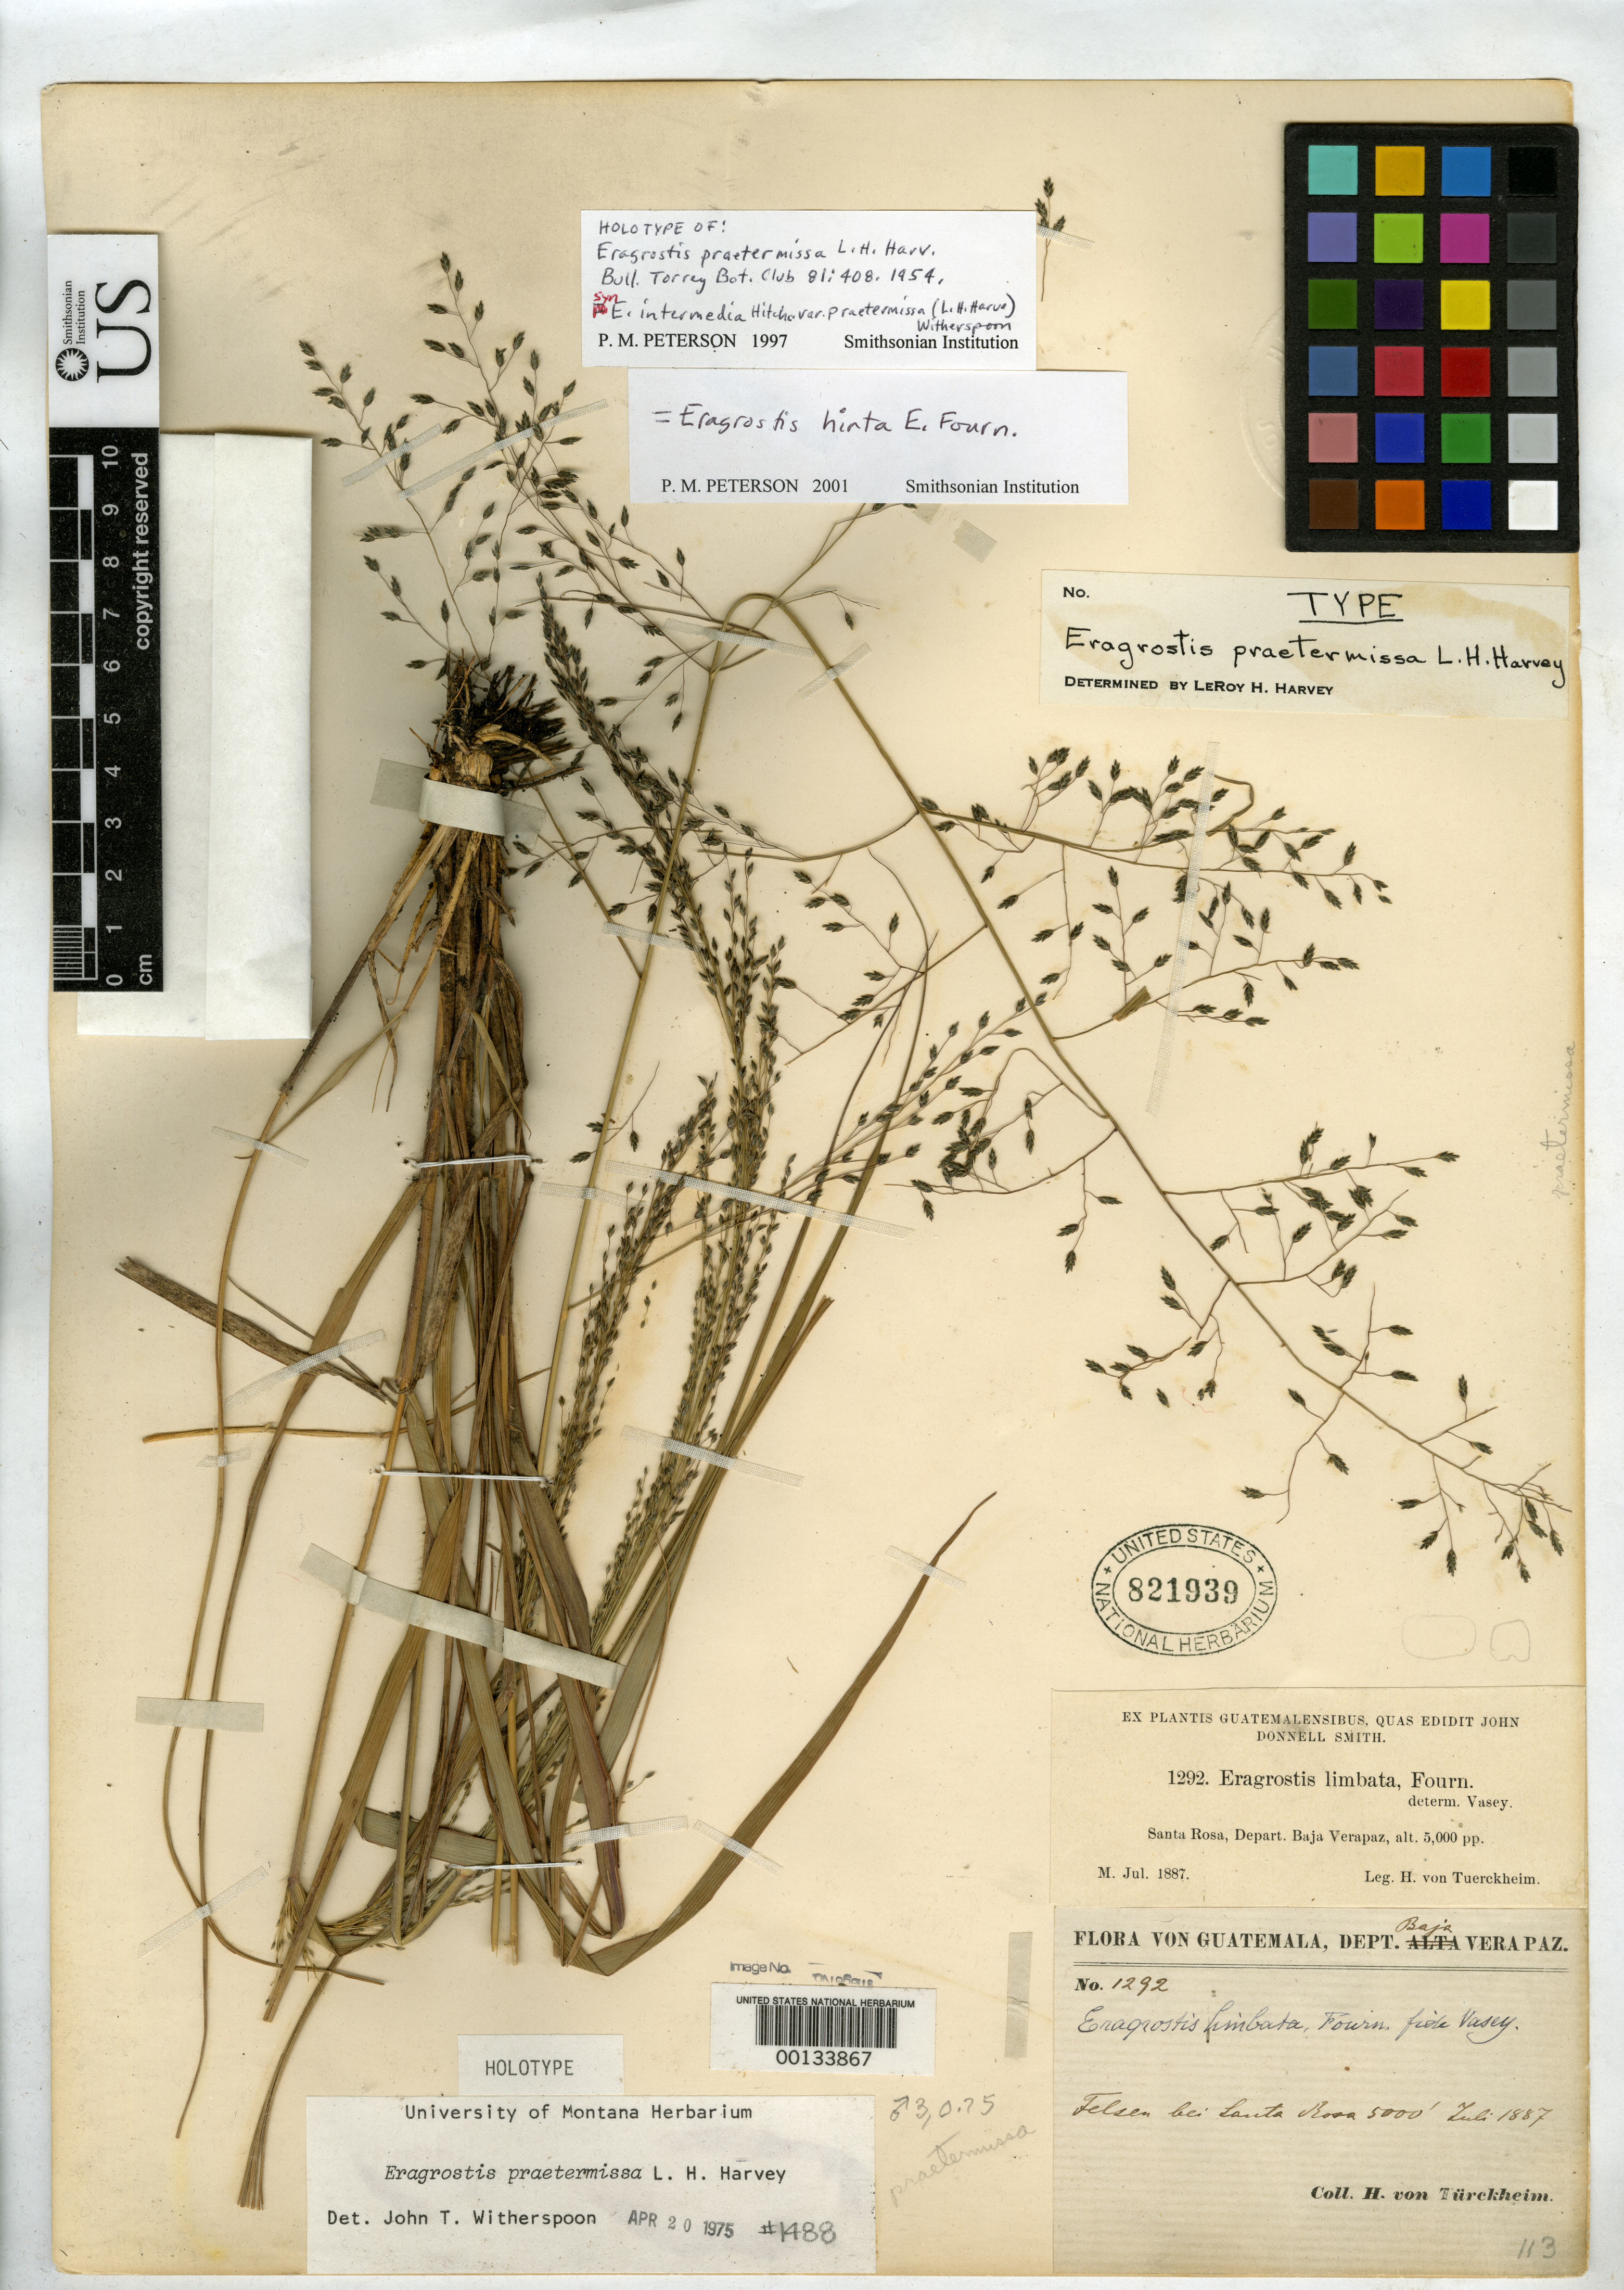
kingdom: Plantae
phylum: Tracheophyta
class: Liliopsida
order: Poales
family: Poaceae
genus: Eragrostis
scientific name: Eragrostis praetermissa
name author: L.H. Harv.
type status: Holotype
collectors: H. von Türckheim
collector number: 1292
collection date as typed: Jul 1887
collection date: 1887-07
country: Guatemala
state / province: Baja Verapaz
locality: Santa Rosa.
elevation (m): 1676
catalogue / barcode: US 821939